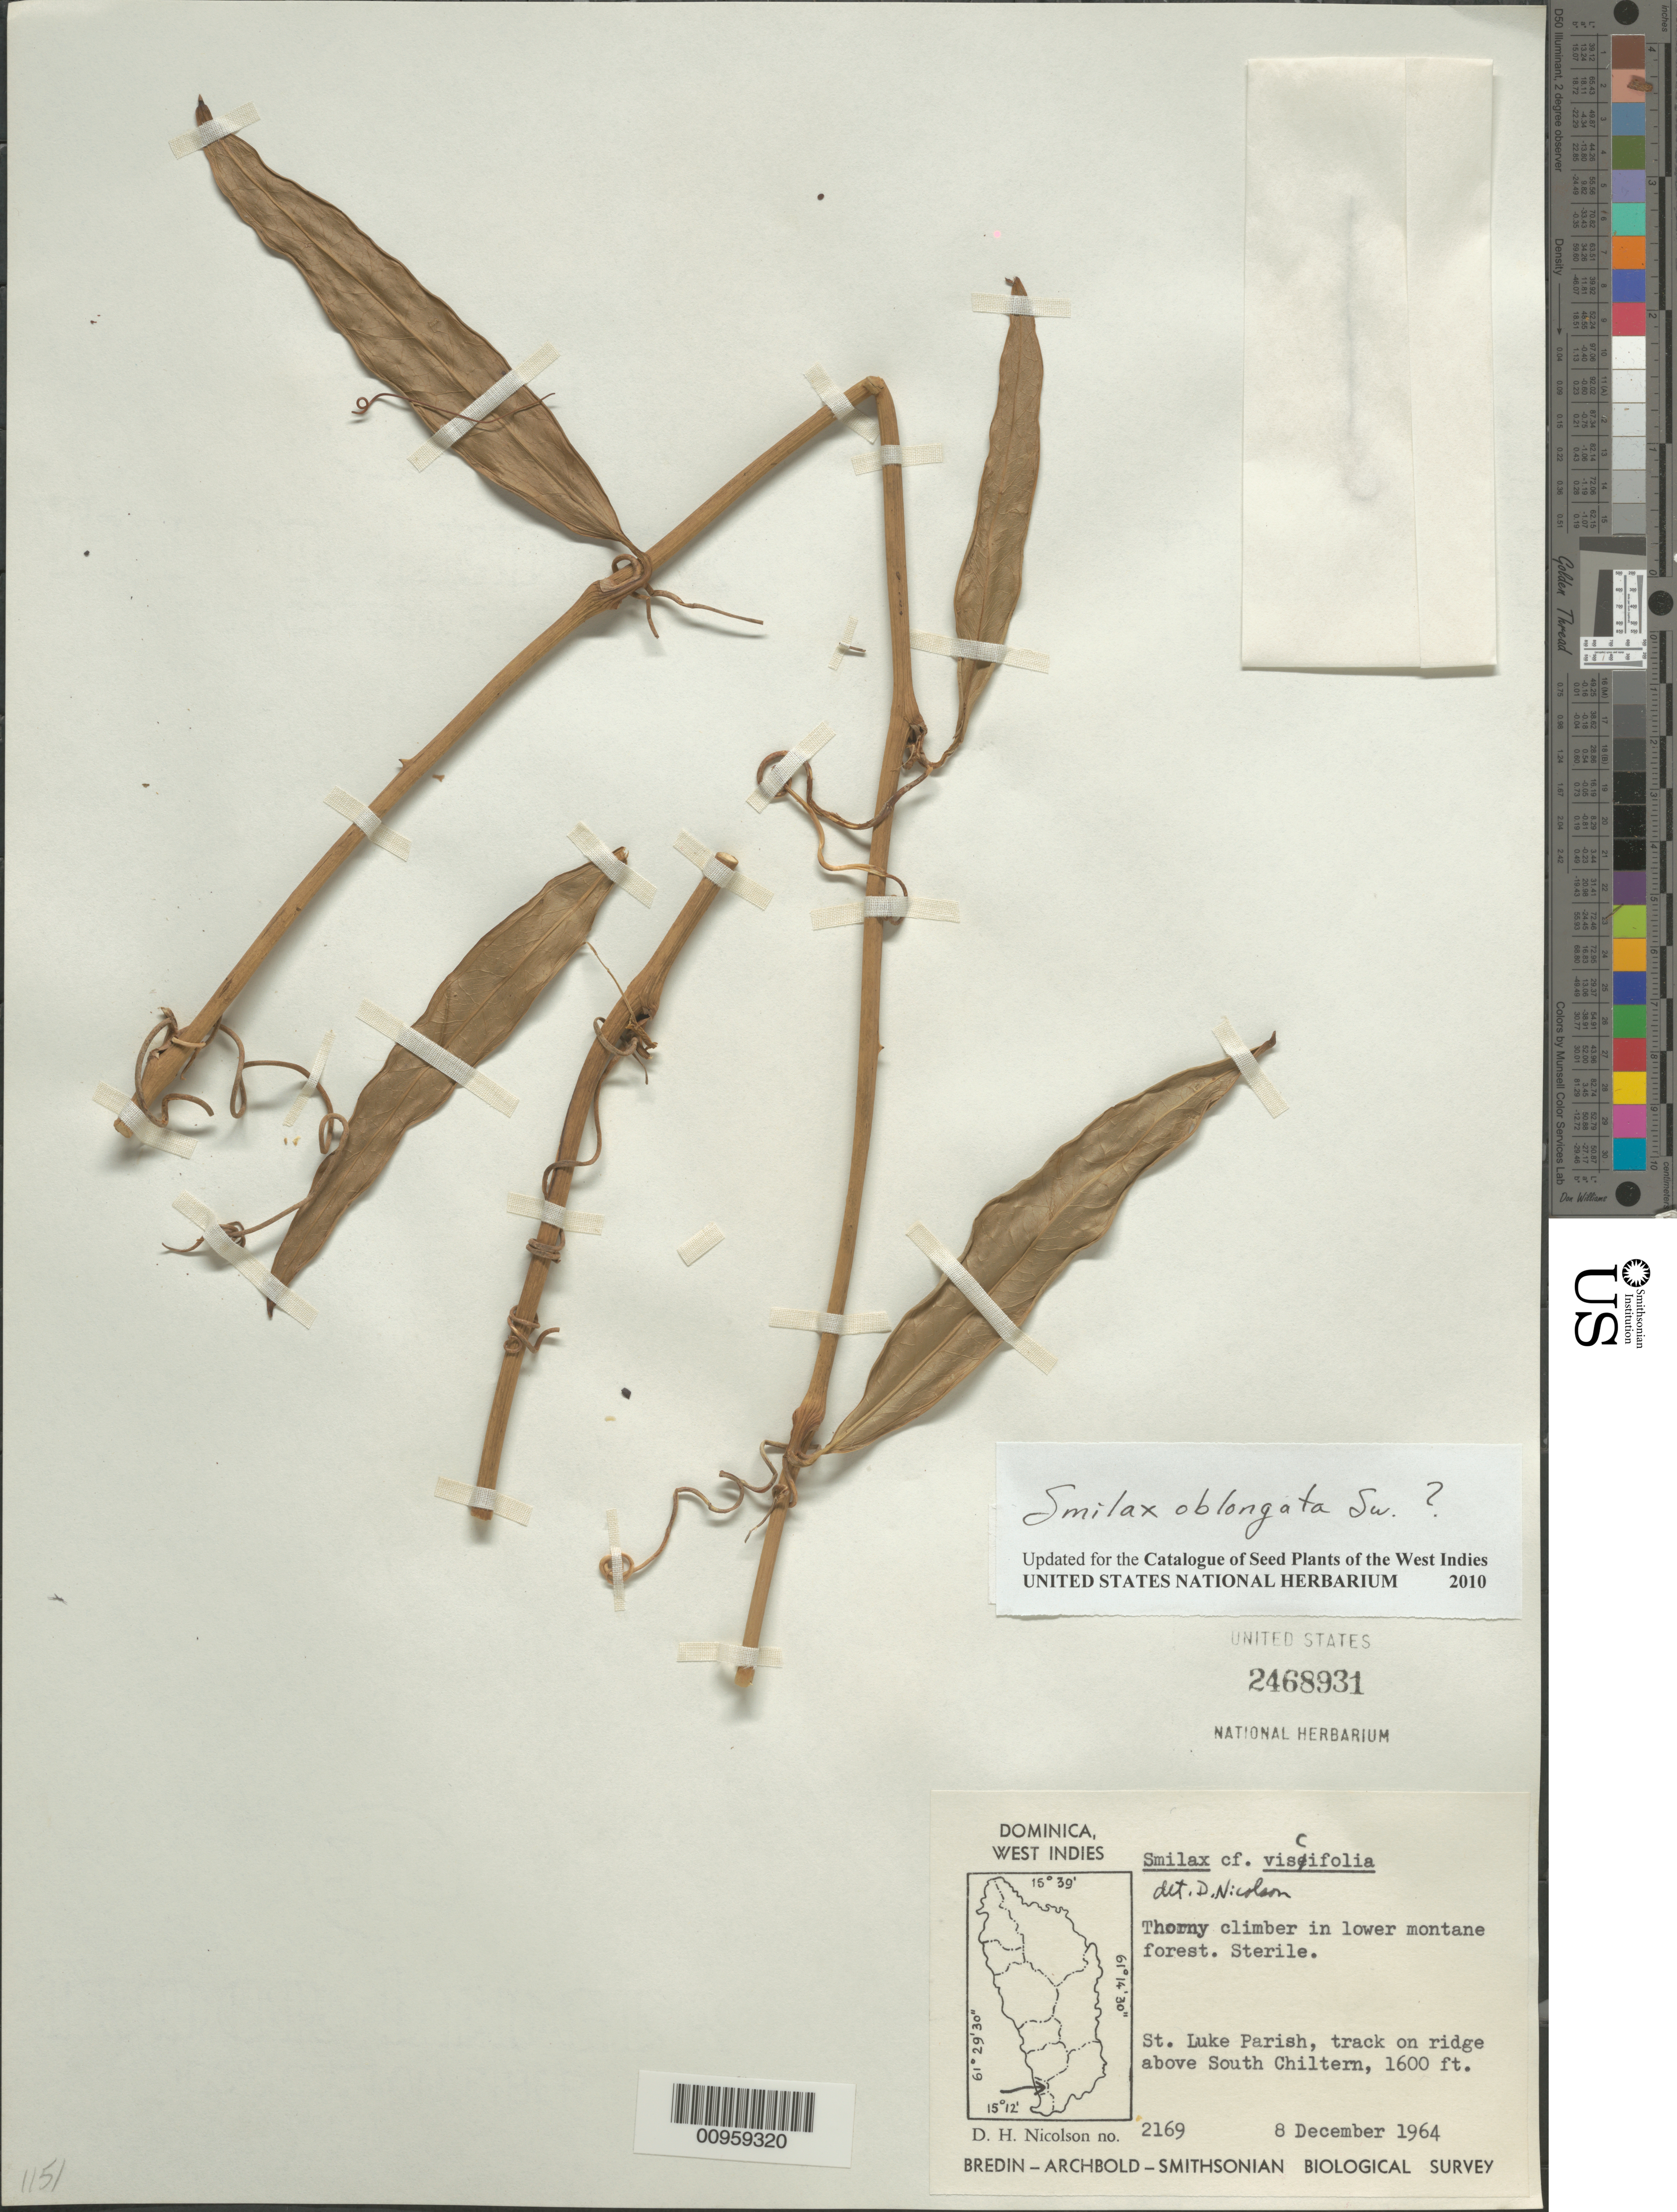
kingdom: Plantae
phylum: Tracheophyta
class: Liliopsida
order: Liliales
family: Smilacaceae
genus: Smilax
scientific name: Smilax oblongata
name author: Sw.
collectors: D. H. Nicolson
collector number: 2169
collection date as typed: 08 Dec 1964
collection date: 1964-12-08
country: Dominica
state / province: St. Luke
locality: Track on ridge above South Chiltern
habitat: Lower montane forest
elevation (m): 488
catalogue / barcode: US 2468931